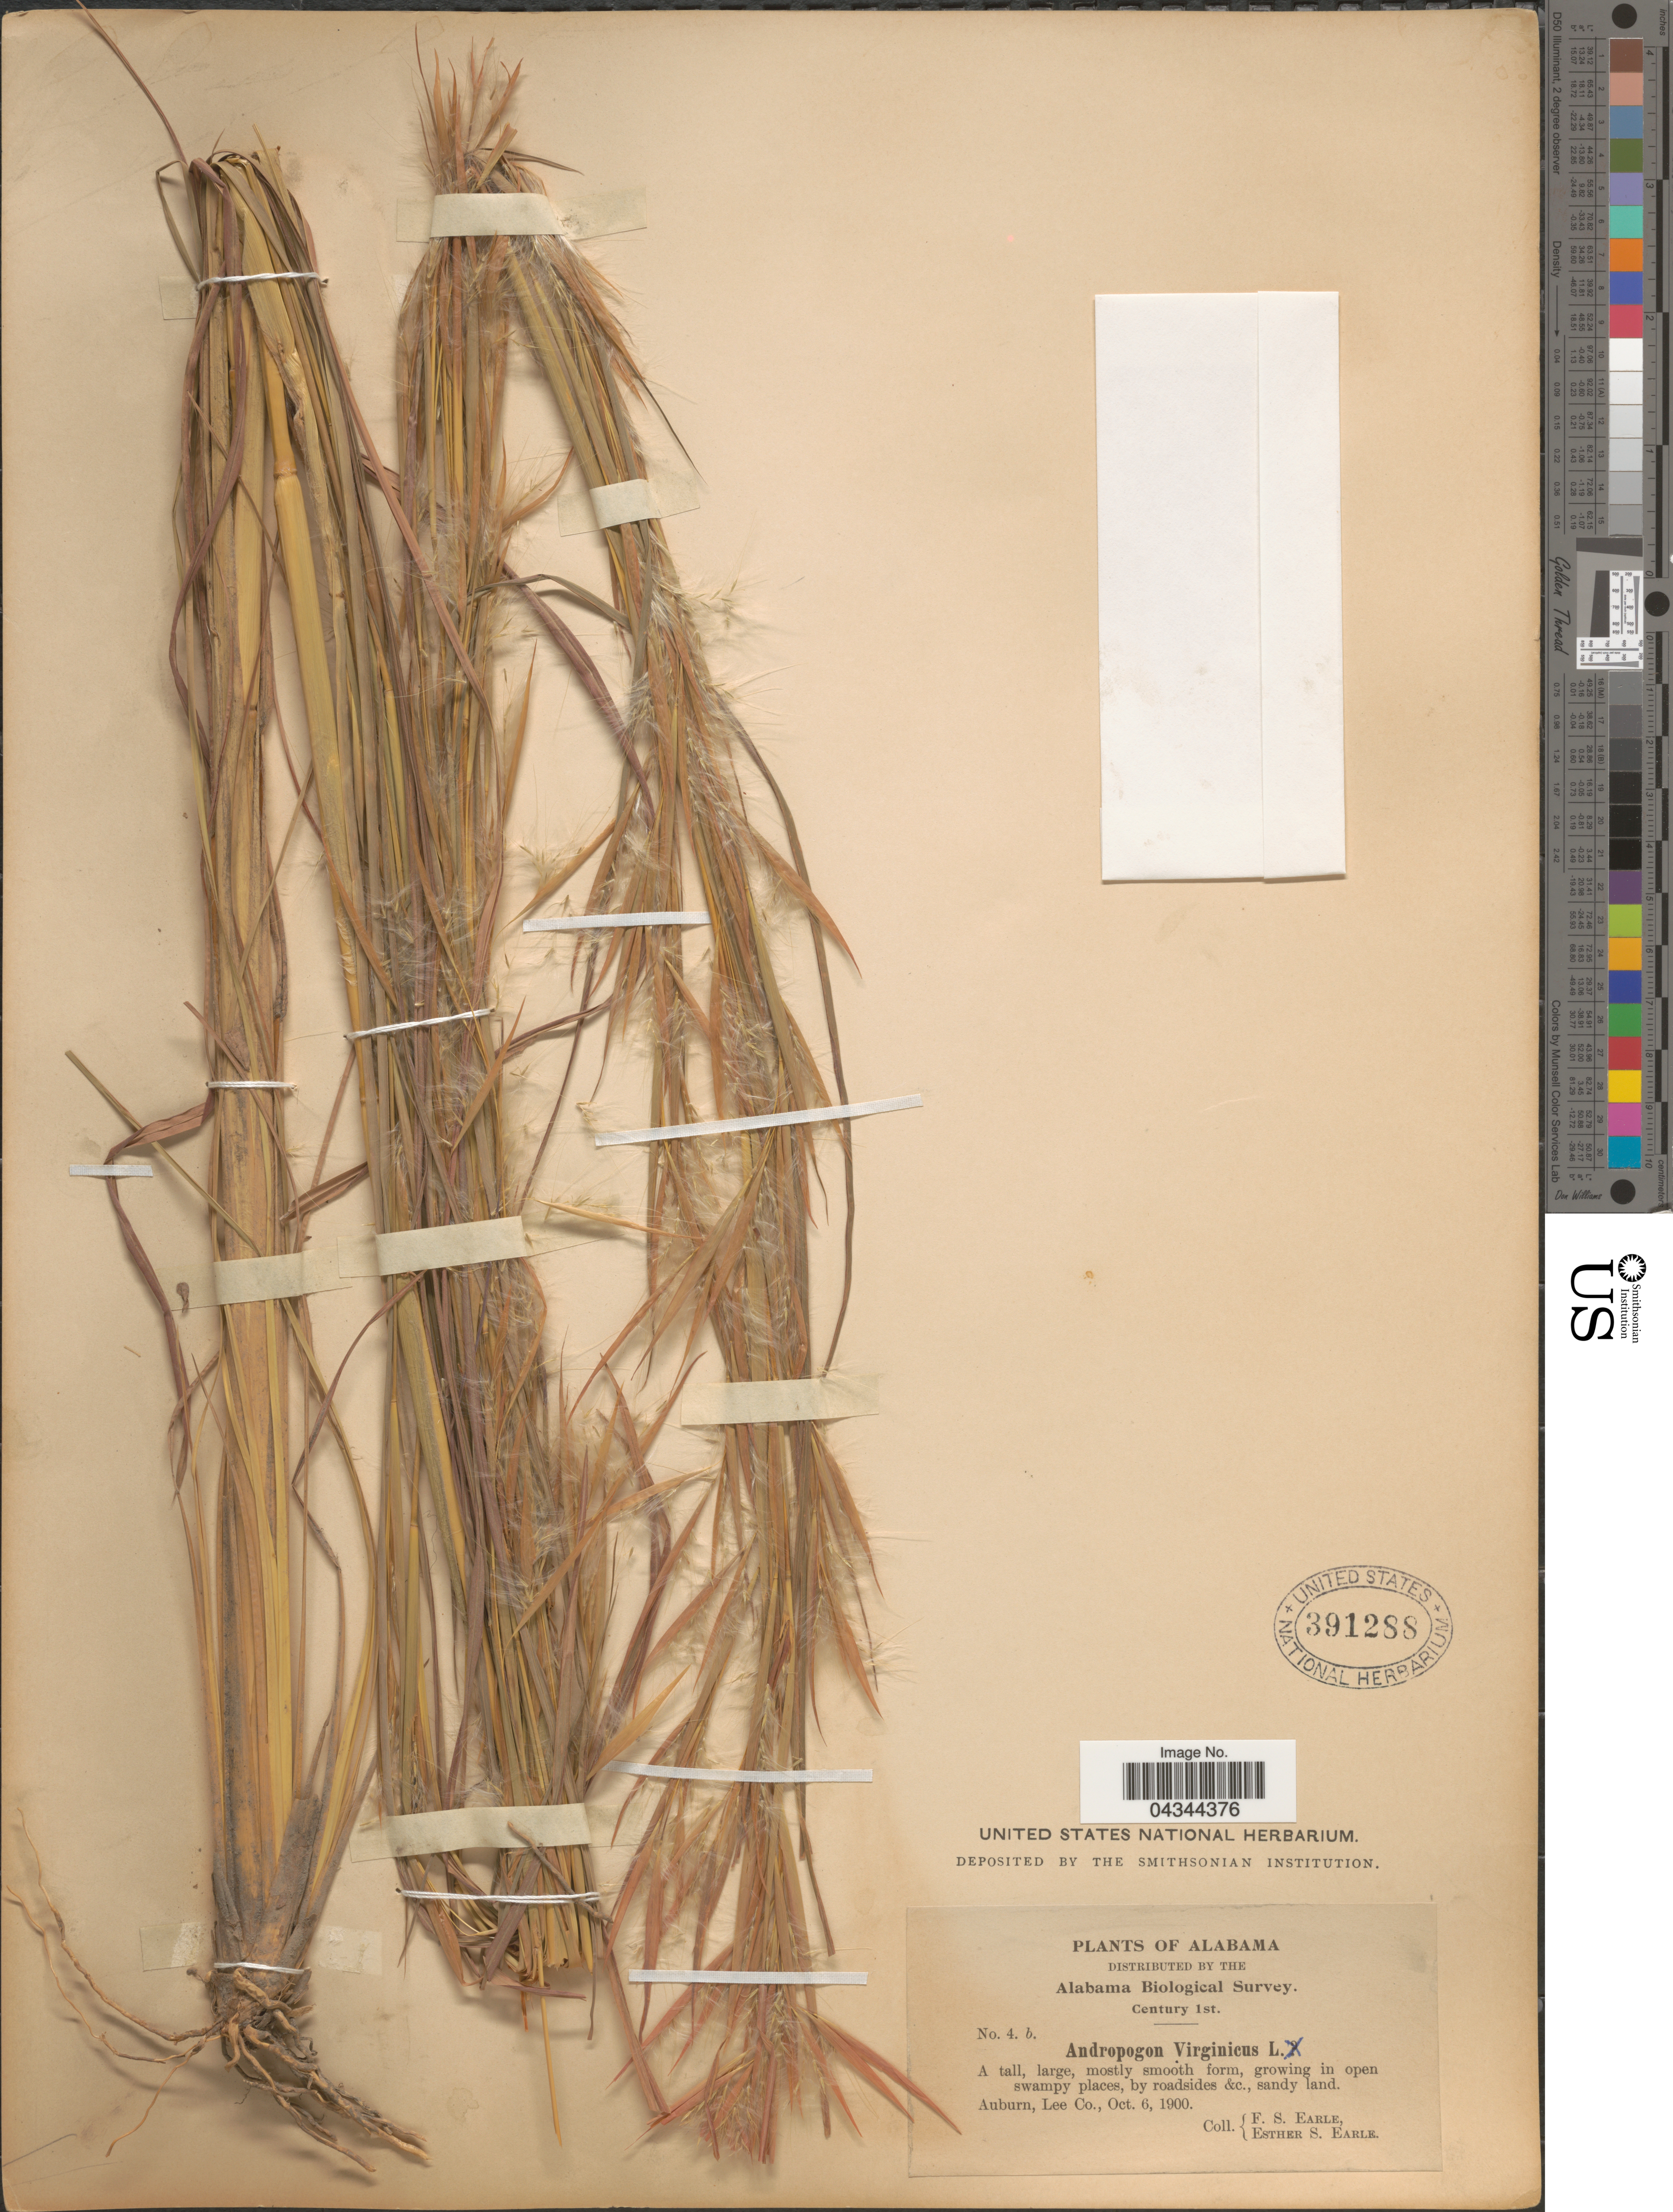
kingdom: Plantae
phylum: Tracheophyta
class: Liliopsida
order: Poales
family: Poaceae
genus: Andropogon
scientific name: Andropogon virginicus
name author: L.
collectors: F. S. Earle & E. S. Earle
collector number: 4b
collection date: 1900-10-06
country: United States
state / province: Alabama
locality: Alabama Biological Survey. Century 1st. Auburn, Lee Co.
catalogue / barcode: US 391288